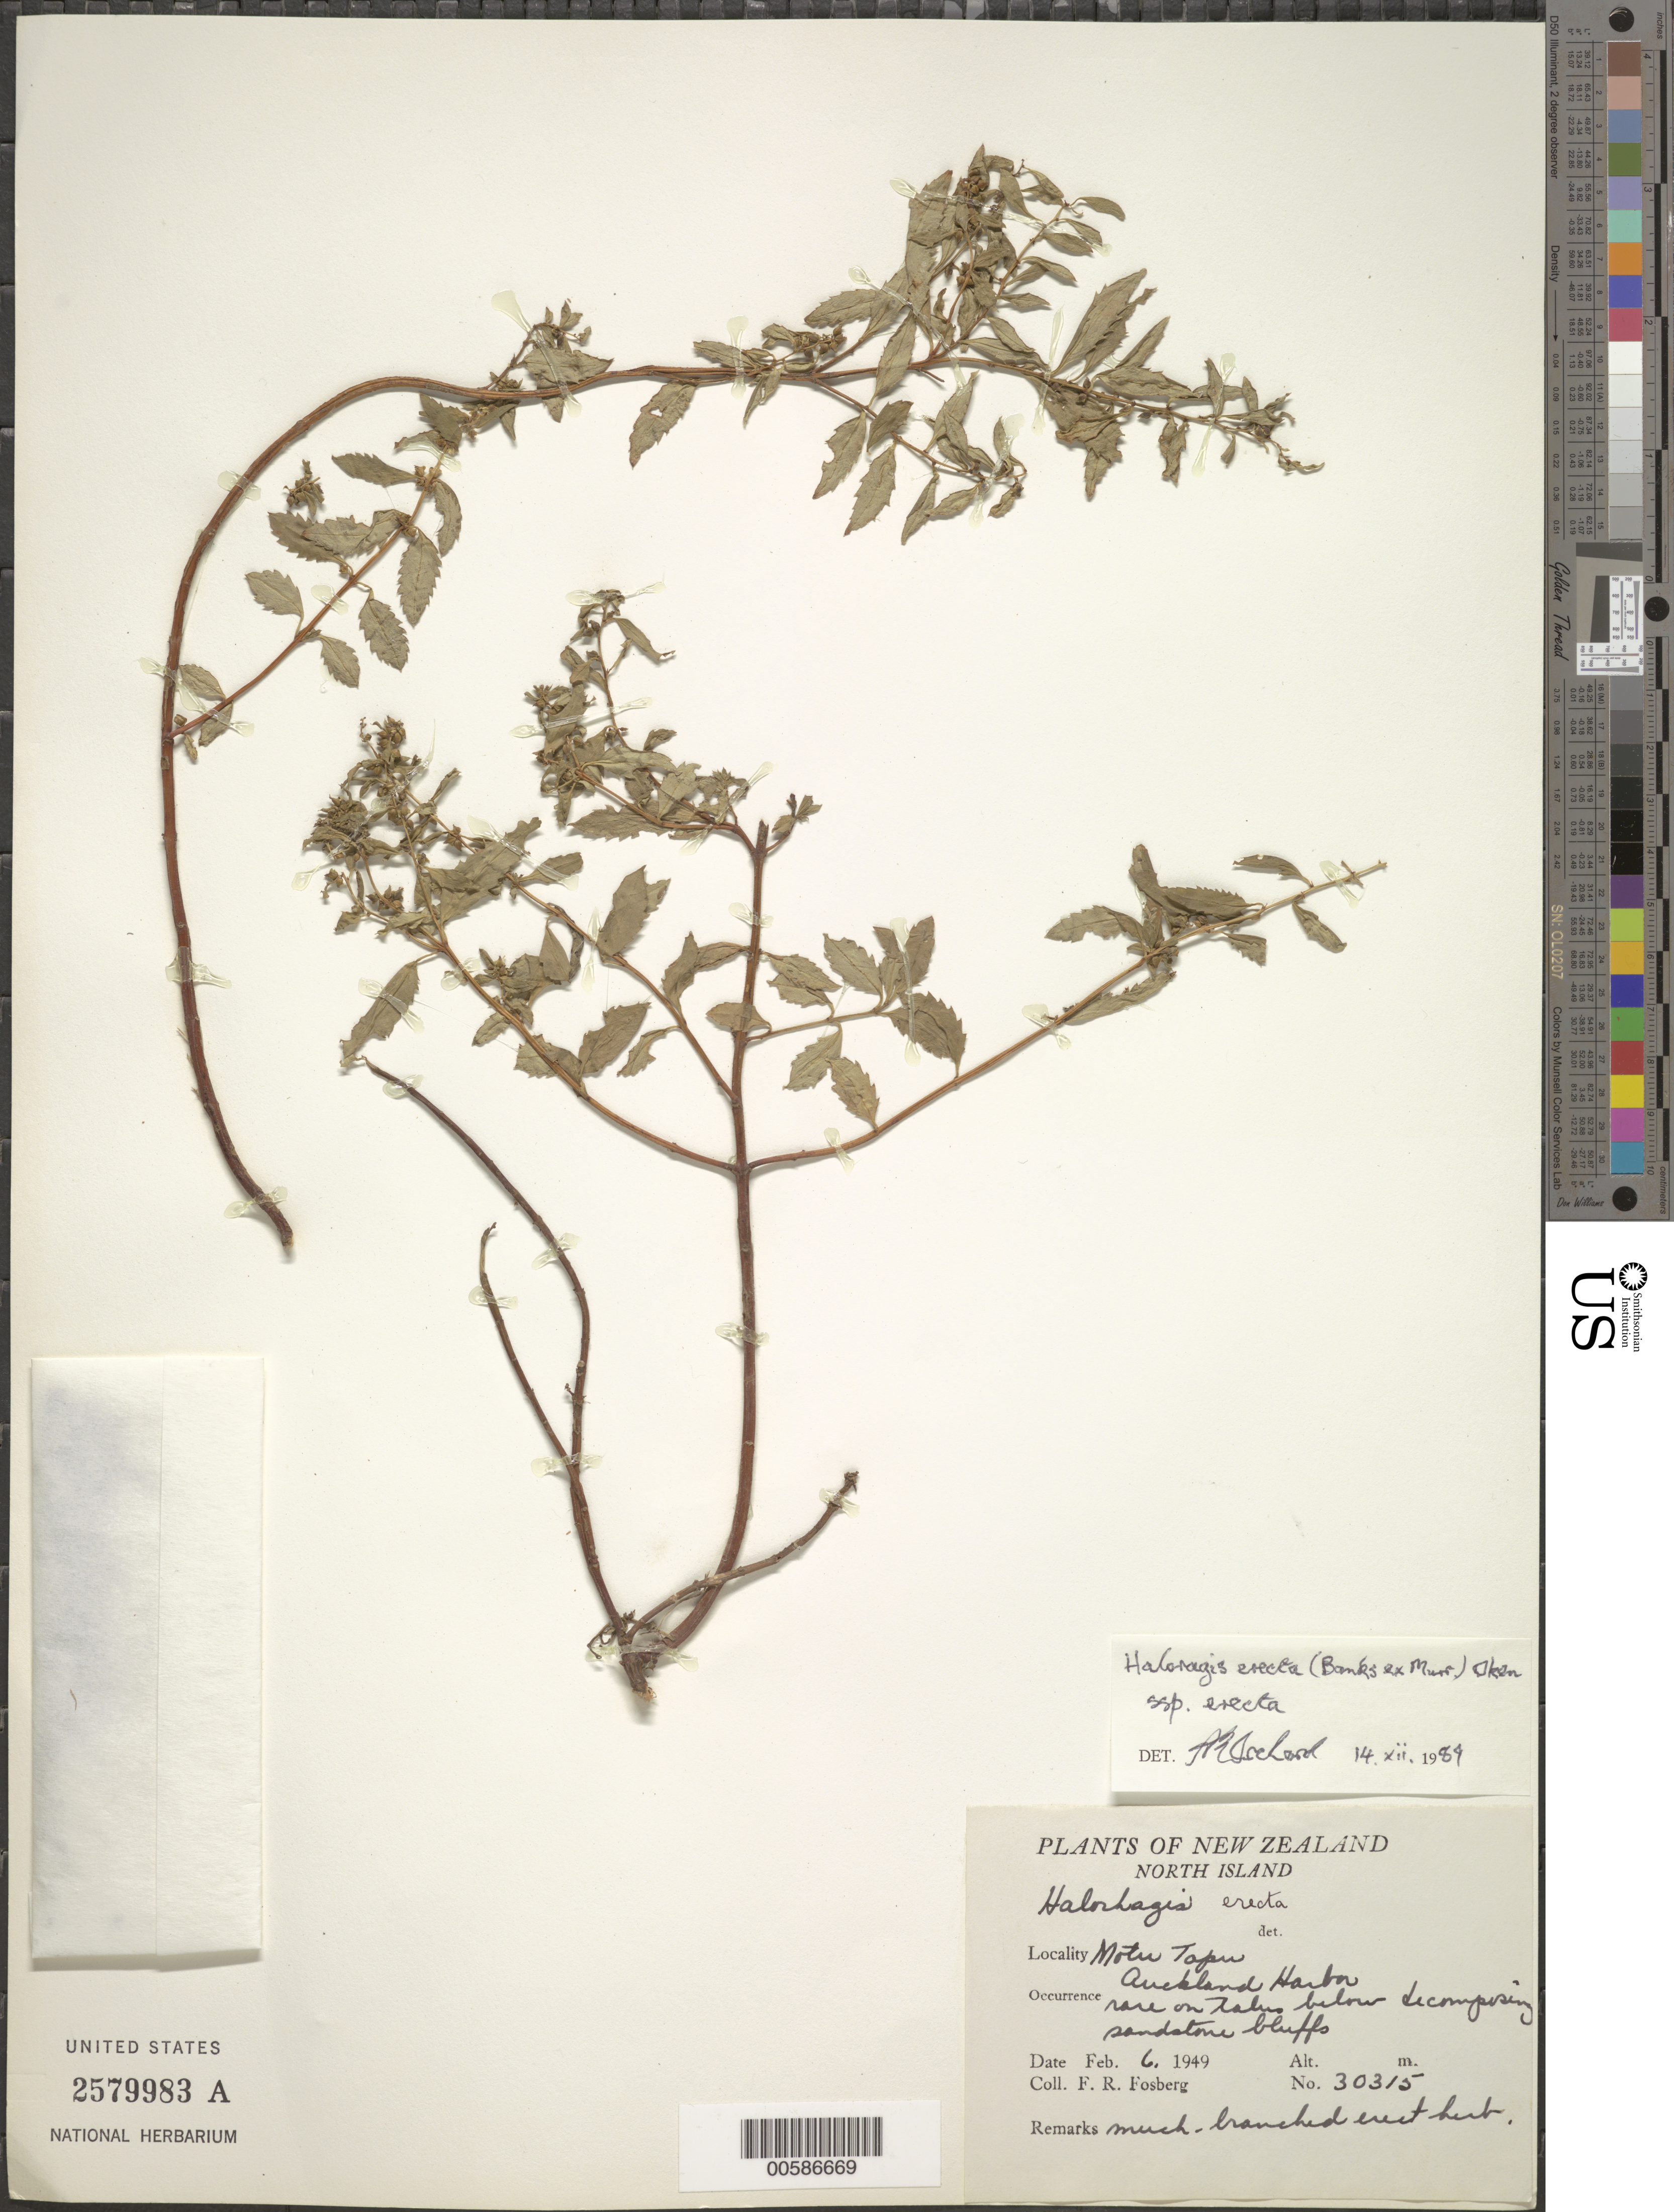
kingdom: Plantae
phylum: Tracheophyta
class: Magnoliopsida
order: Saxifragales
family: Haloragaceae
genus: Haloragis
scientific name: Haloragis erecta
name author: (Banks ex Murray) Oken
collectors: F. R. Fosberg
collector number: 30315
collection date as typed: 06 Feb 1949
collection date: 1949-02-06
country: New Zealand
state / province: Auckland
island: North Island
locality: Motu Tapu I., Auckland Harbor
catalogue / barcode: US 2579983A